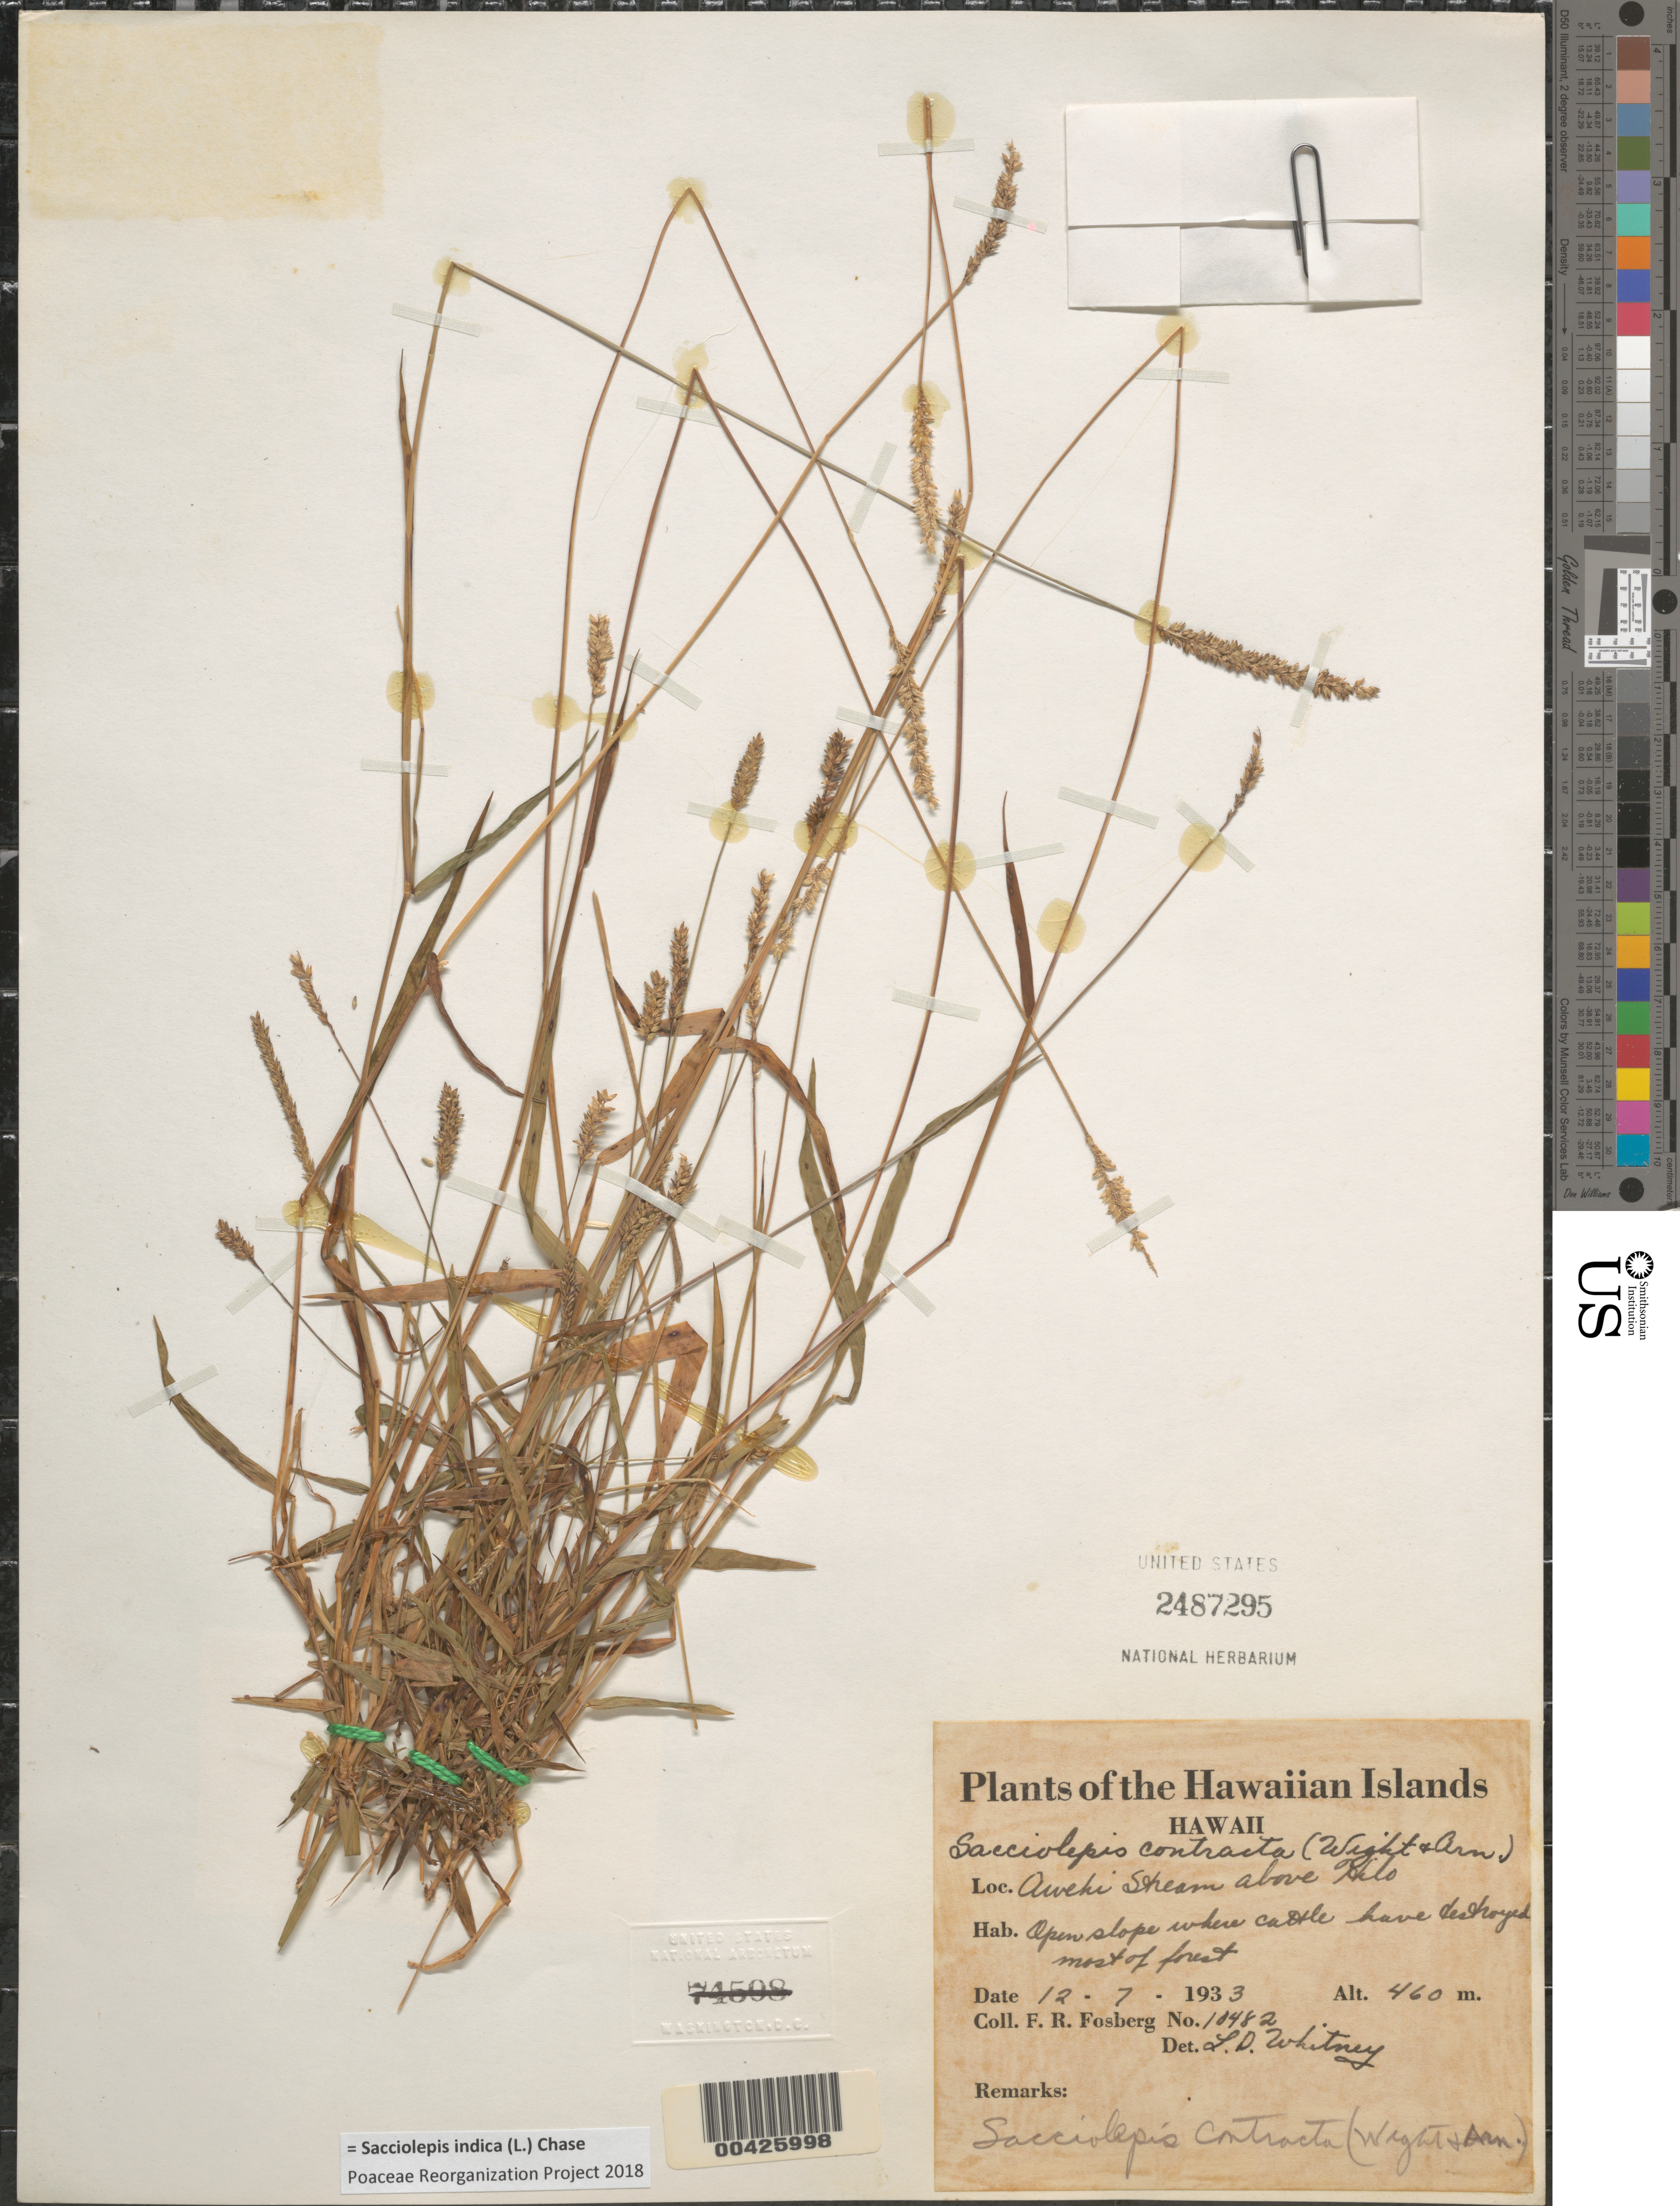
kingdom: Plantae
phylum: Tracheophyta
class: Liliopsida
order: Poales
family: Poaceae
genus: Sacciolepis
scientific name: Sacciolepis indica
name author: (L.) Chase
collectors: F. R. Fosberg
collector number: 10482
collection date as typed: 7 Dec 1933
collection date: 1933-12-07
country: United States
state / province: Hawaii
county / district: Hawaii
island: Hawaii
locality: Awehi Stream above Hilo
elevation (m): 460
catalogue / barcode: US 2487295